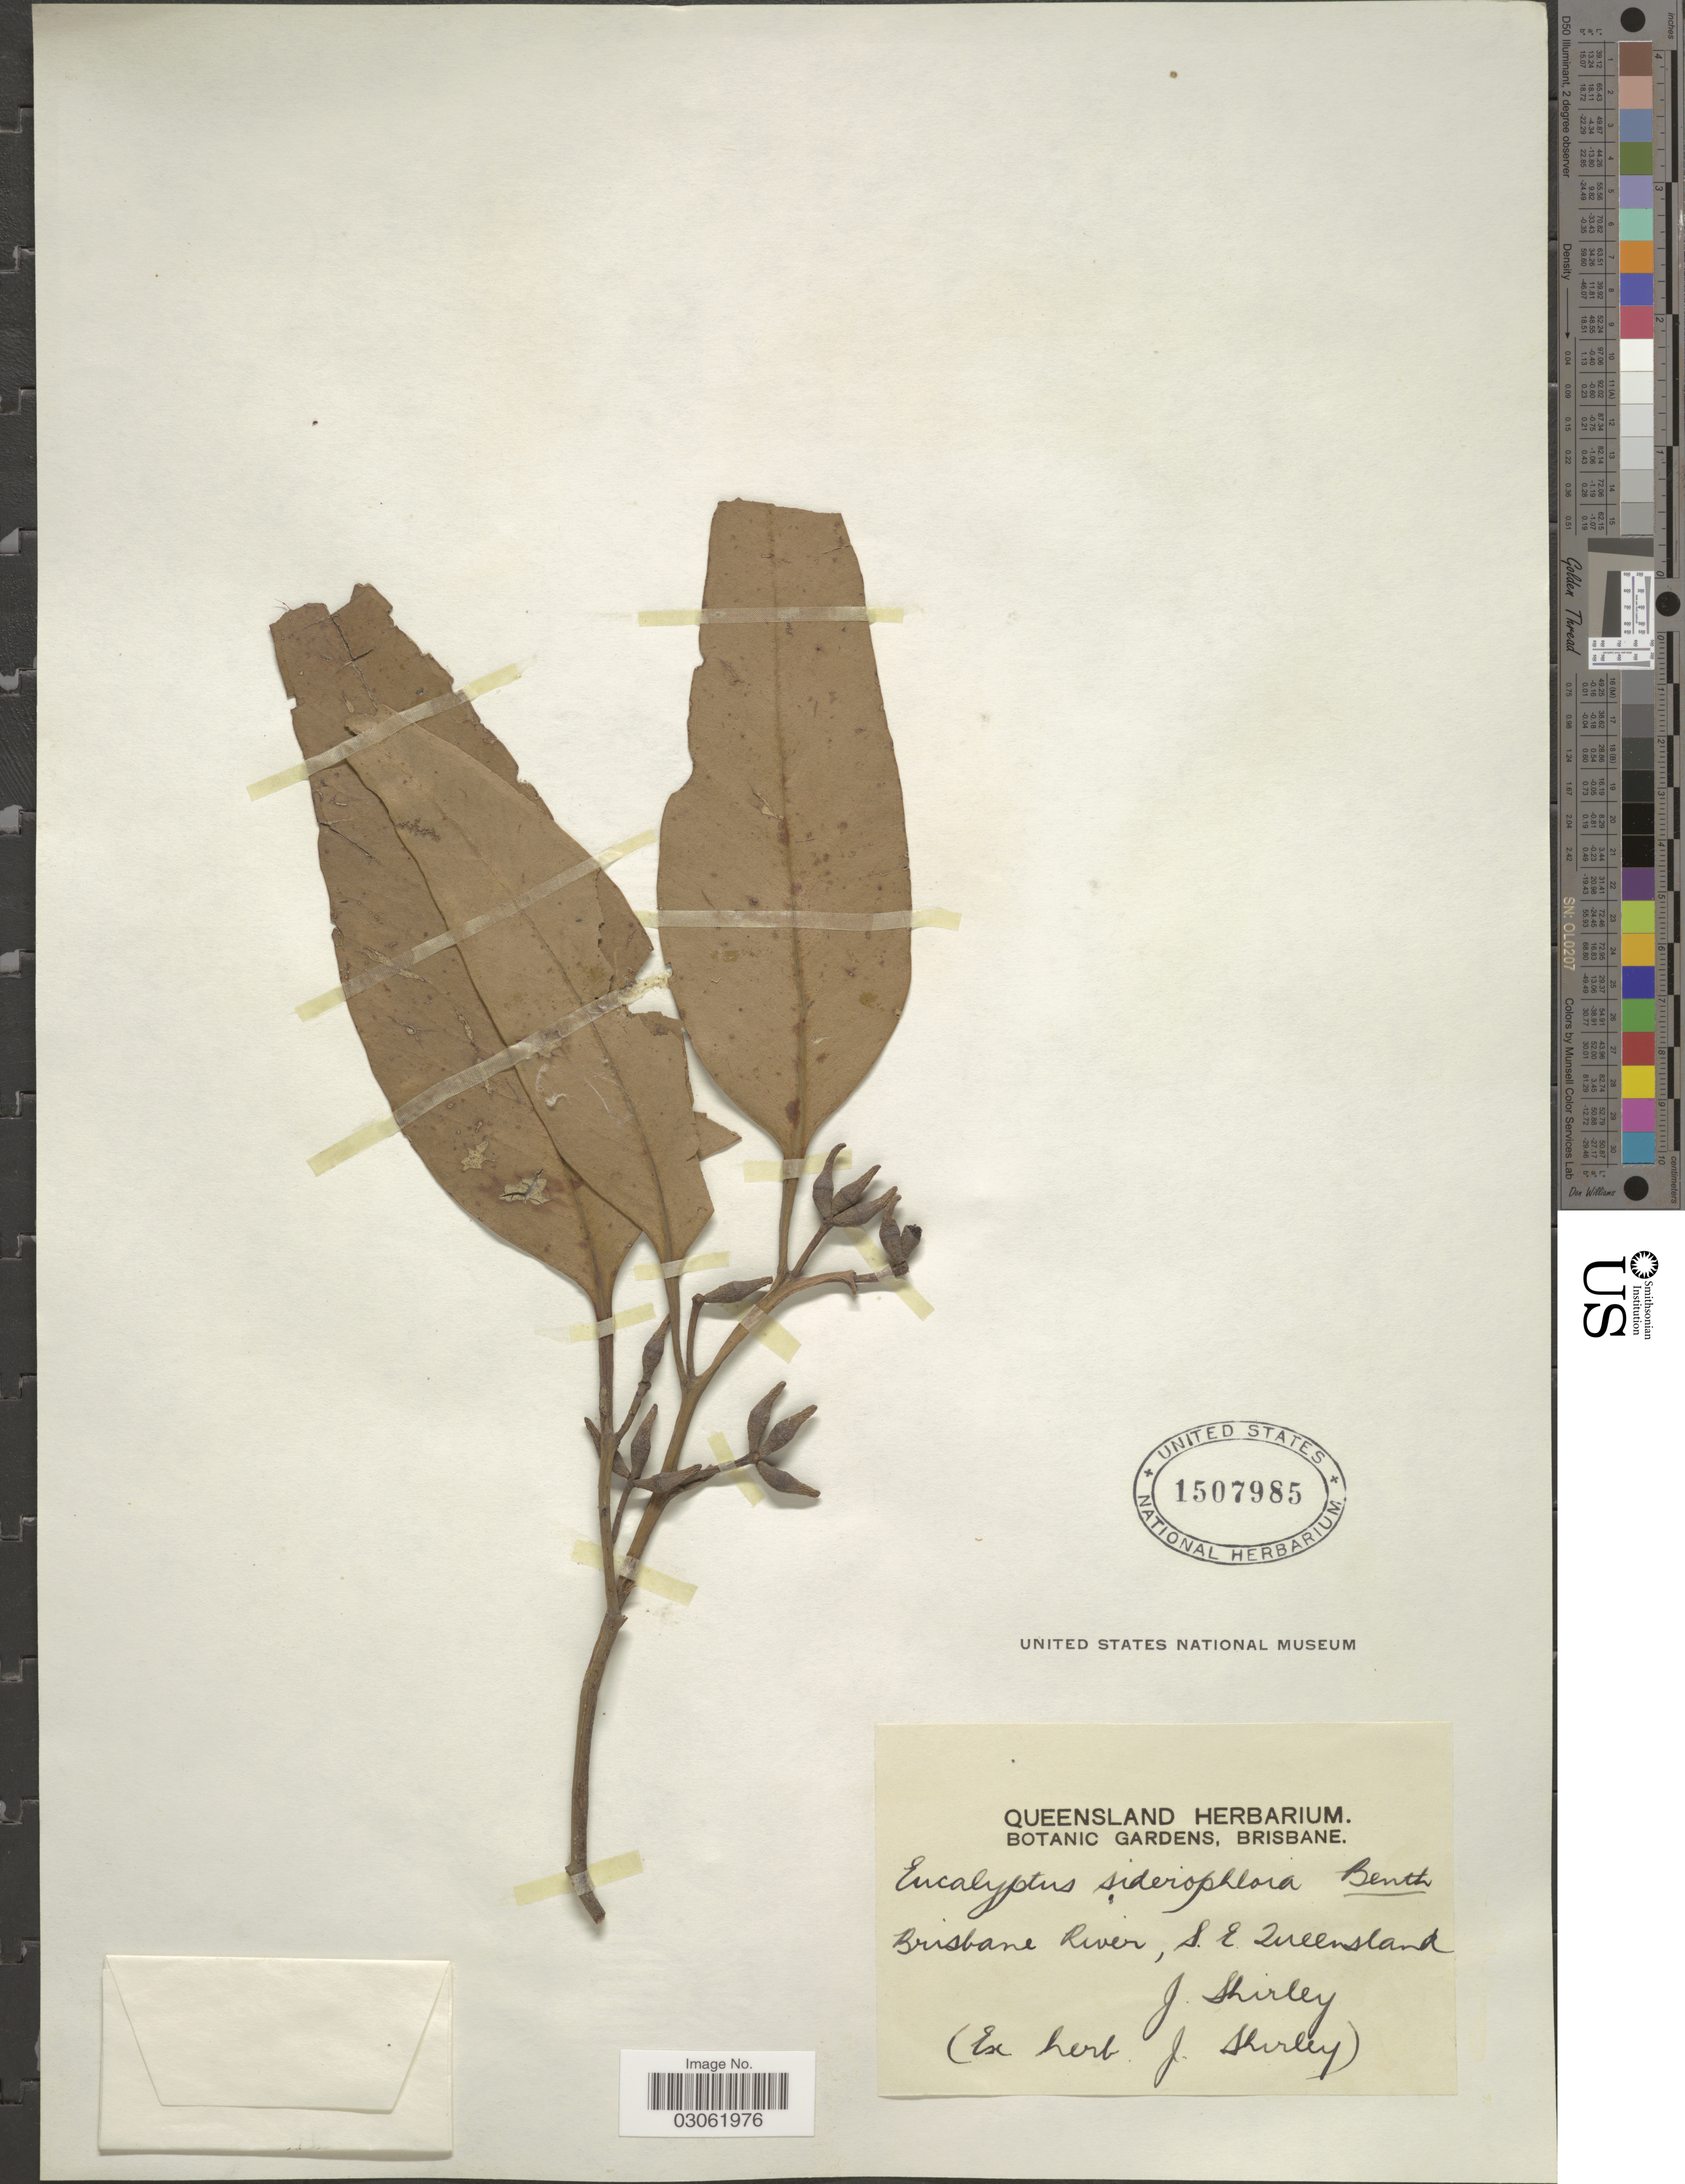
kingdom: Plantae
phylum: Tracheophyta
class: Magnoliopsida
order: Myrtales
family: Myrtaceae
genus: Eucalyptus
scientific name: Eucalyptus siderophloia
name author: Benth.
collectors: J. Shirley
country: Australia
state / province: Queensland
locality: Brisbane river, S.E. Queensland.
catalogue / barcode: US 1507985